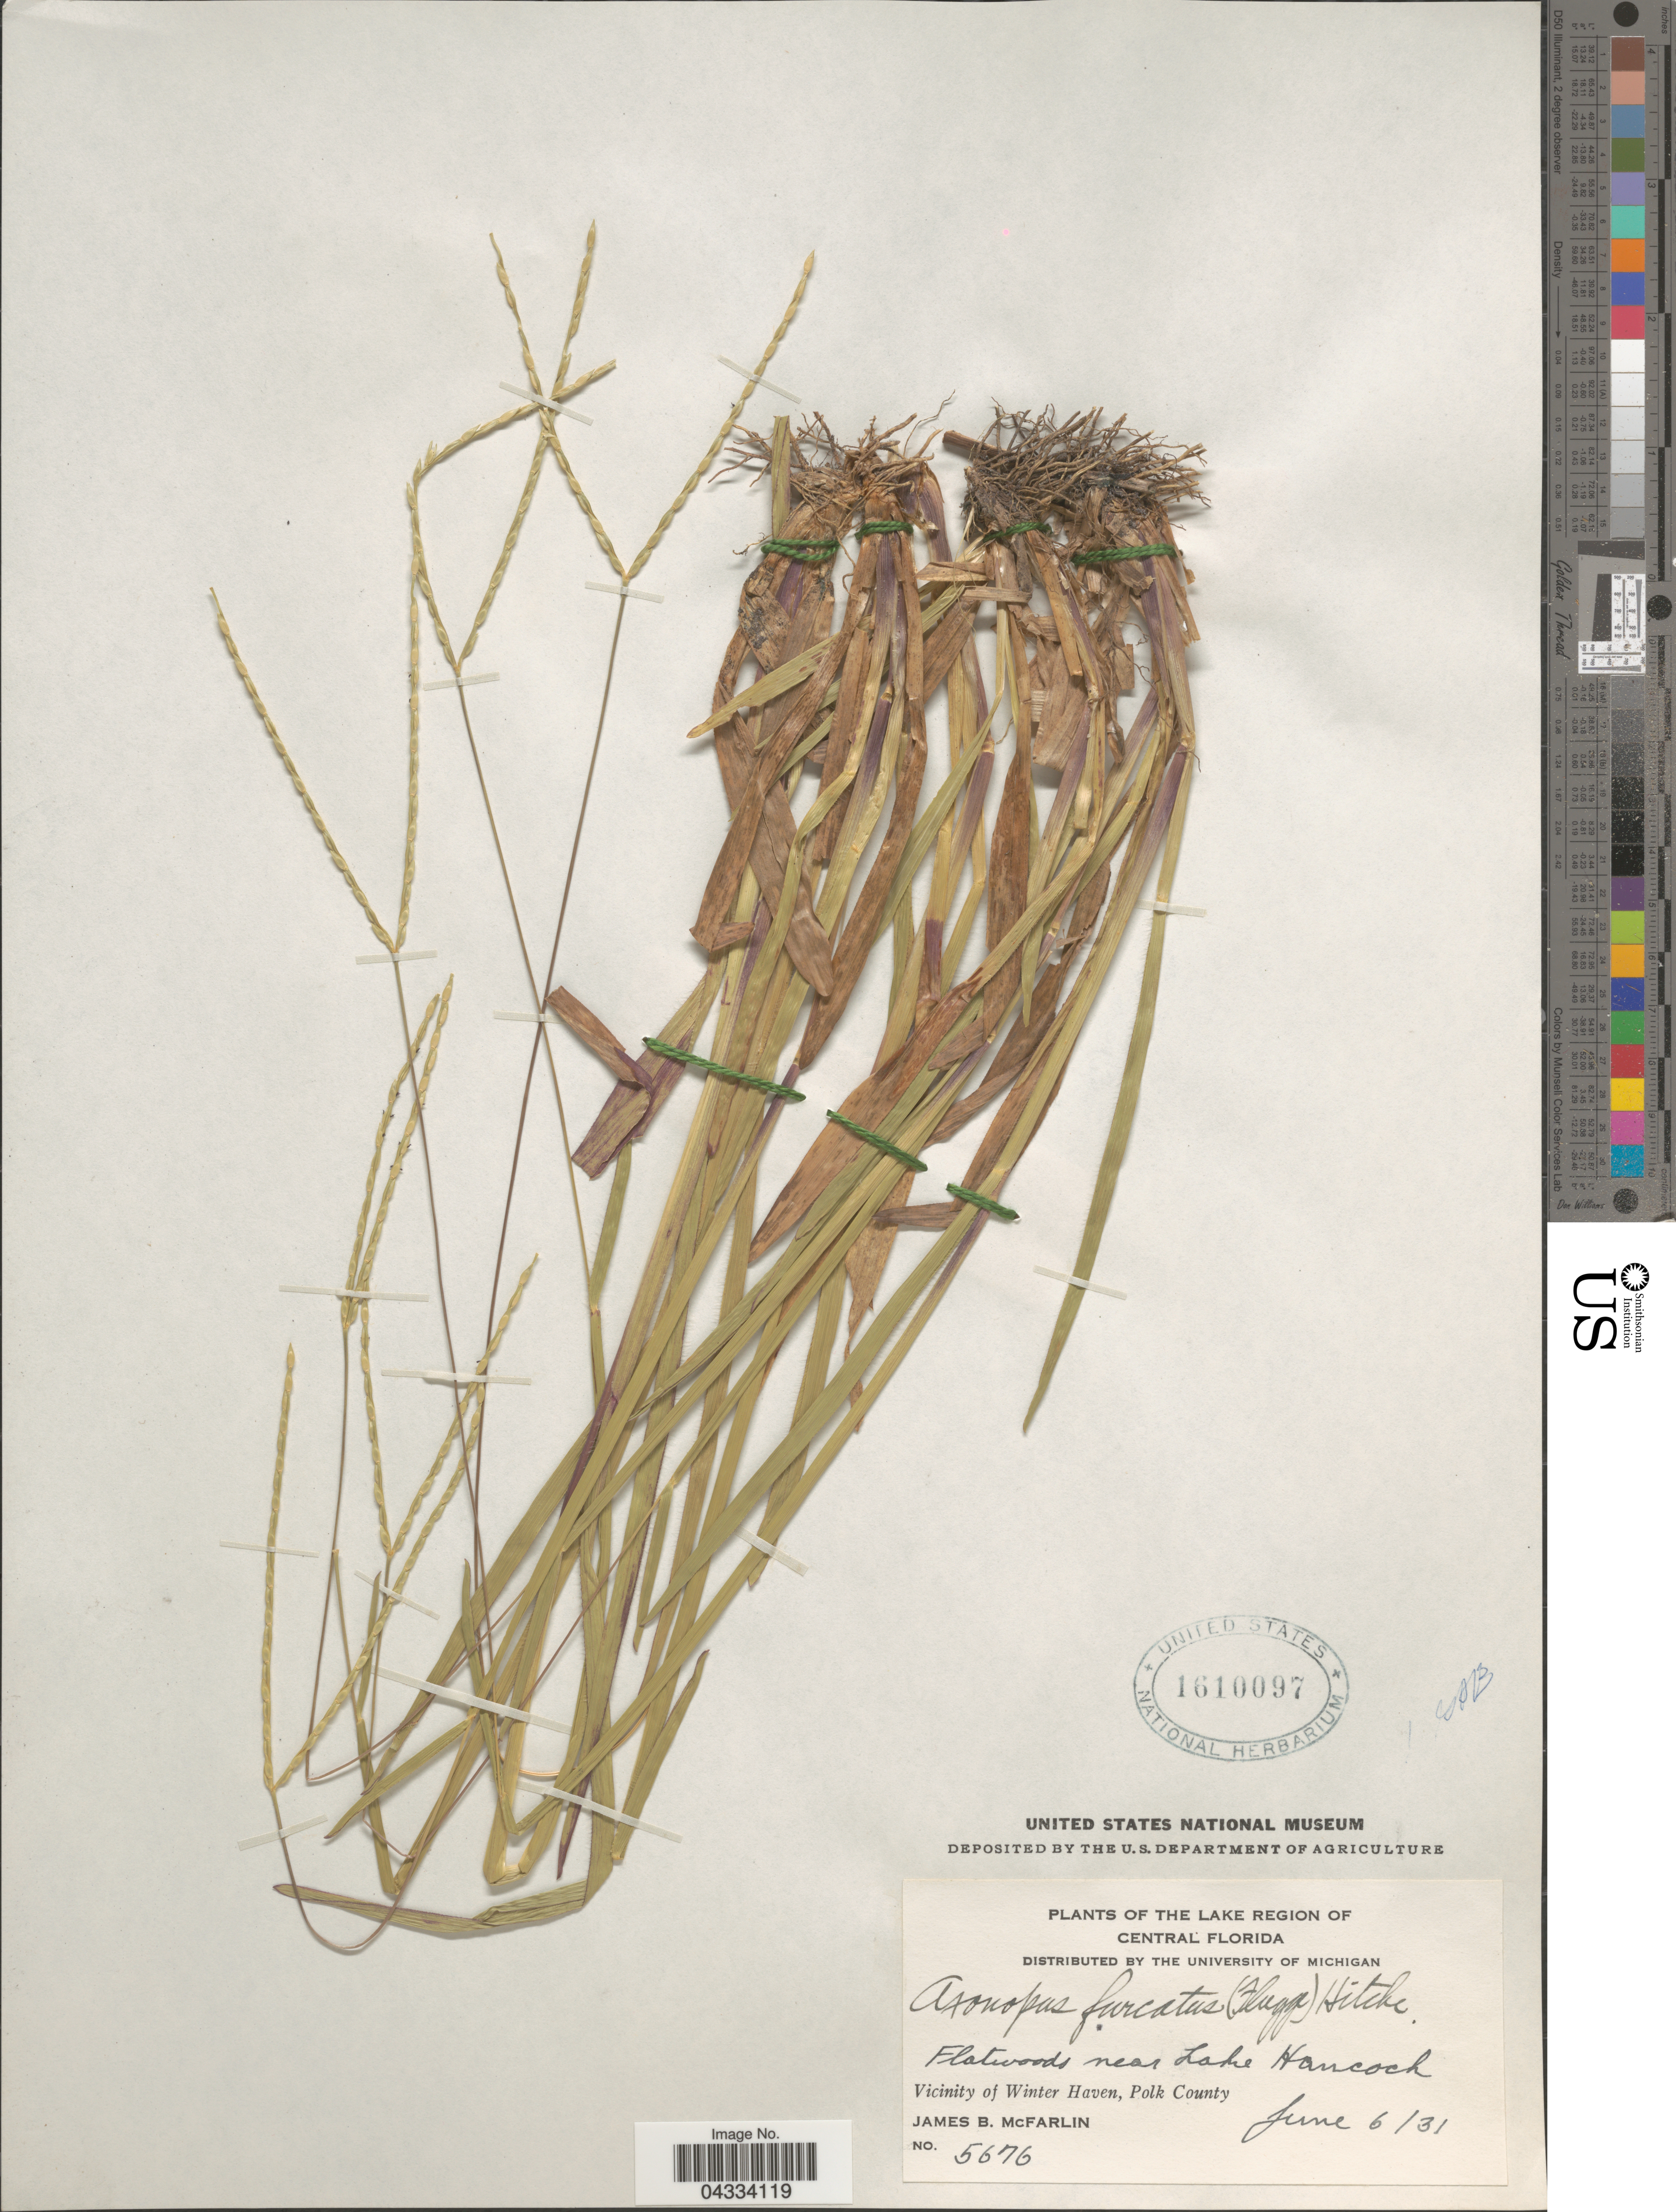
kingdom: Plantae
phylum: Tracheophyta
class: Liliopsida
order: Poales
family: Poaceae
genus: Axonopus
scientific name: Axonopus furcatus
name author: (Flüggé) Hitchc.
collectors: J. McFarlin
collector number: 5676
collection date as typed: Transcribed d/m/y: 6/6/31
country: United States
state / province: Florida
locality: The Lake Region of Central Florida. Flatwoods near Lake Hancock. Vicinity of Winter Haven, Polk County.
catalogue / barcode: US 1610097